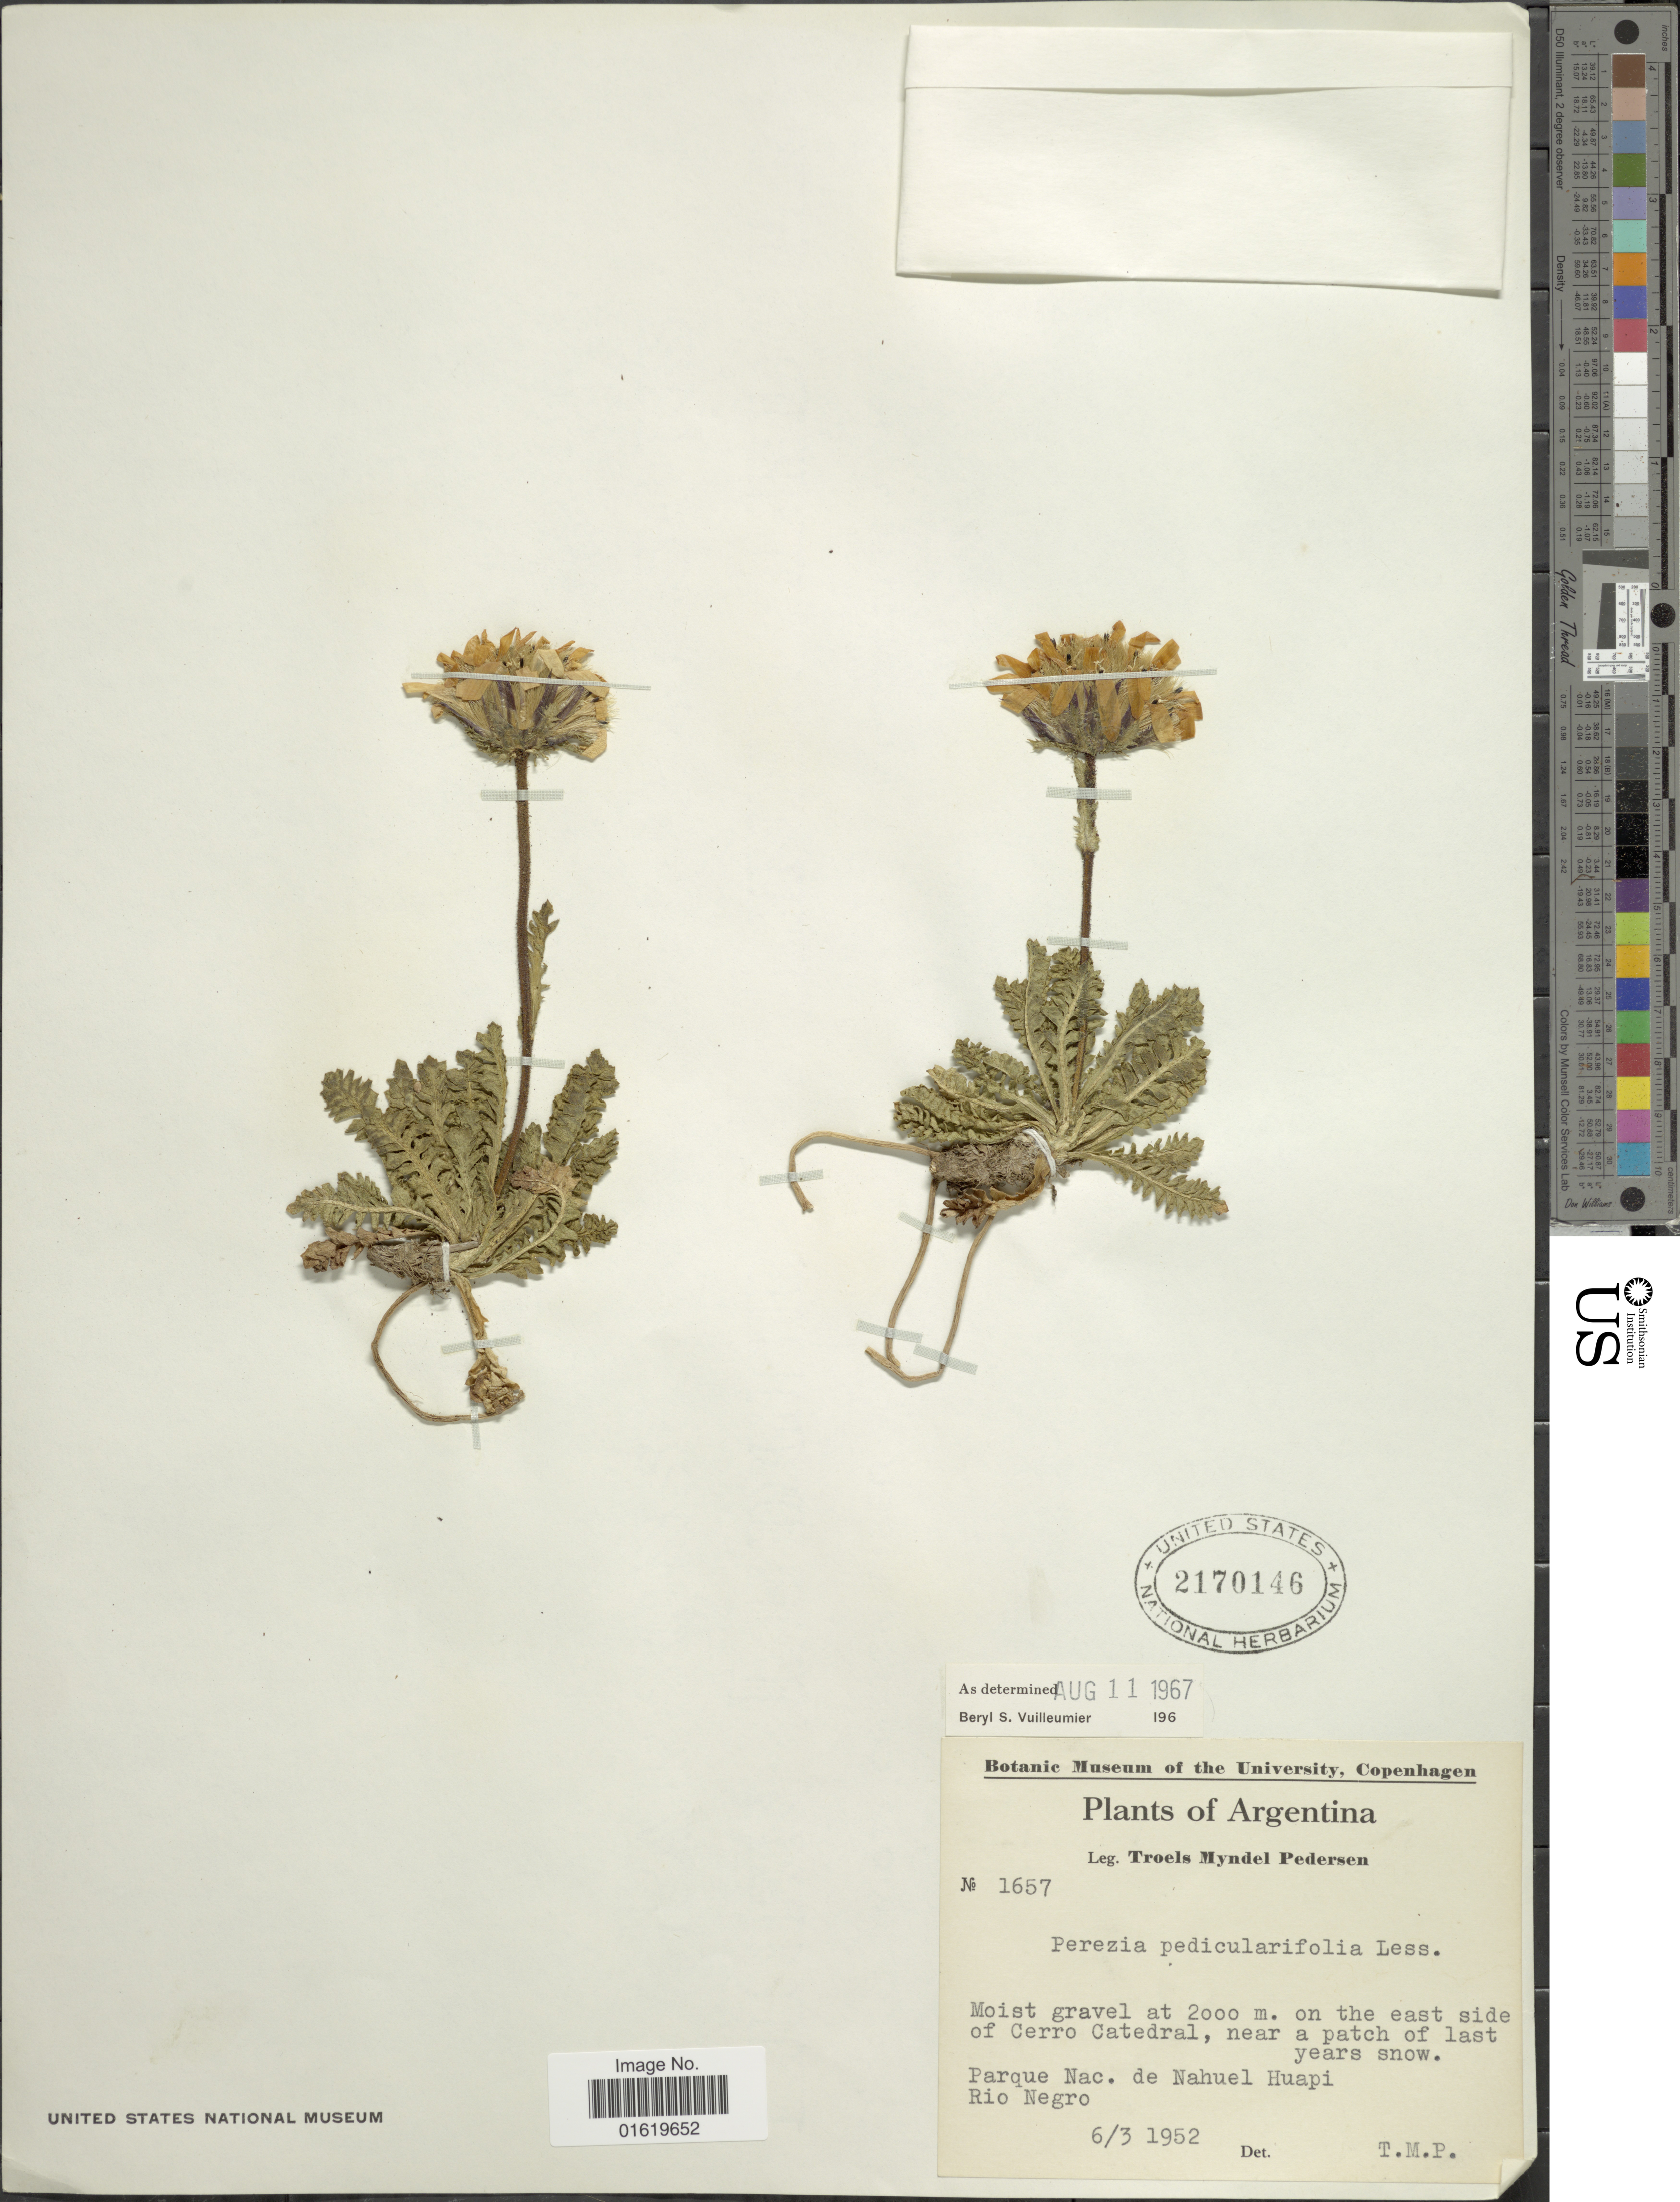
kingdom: Plantae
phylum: Tracheophyta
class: Magnoliopsida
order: Asterales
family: Asteraceae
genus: Perezia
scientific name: Perezia pedicularidifolia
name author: Less.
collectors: T. Pederson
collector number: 1657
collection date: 1952-03-06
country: Argentina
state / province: Rio Negro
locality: Moist gravel on the east side of Cerro Catedral, near a patch of last years snow. Parque Nac. de Nahuel Huapi. Rio Negro.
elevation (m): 2000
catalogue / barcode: US 2170146